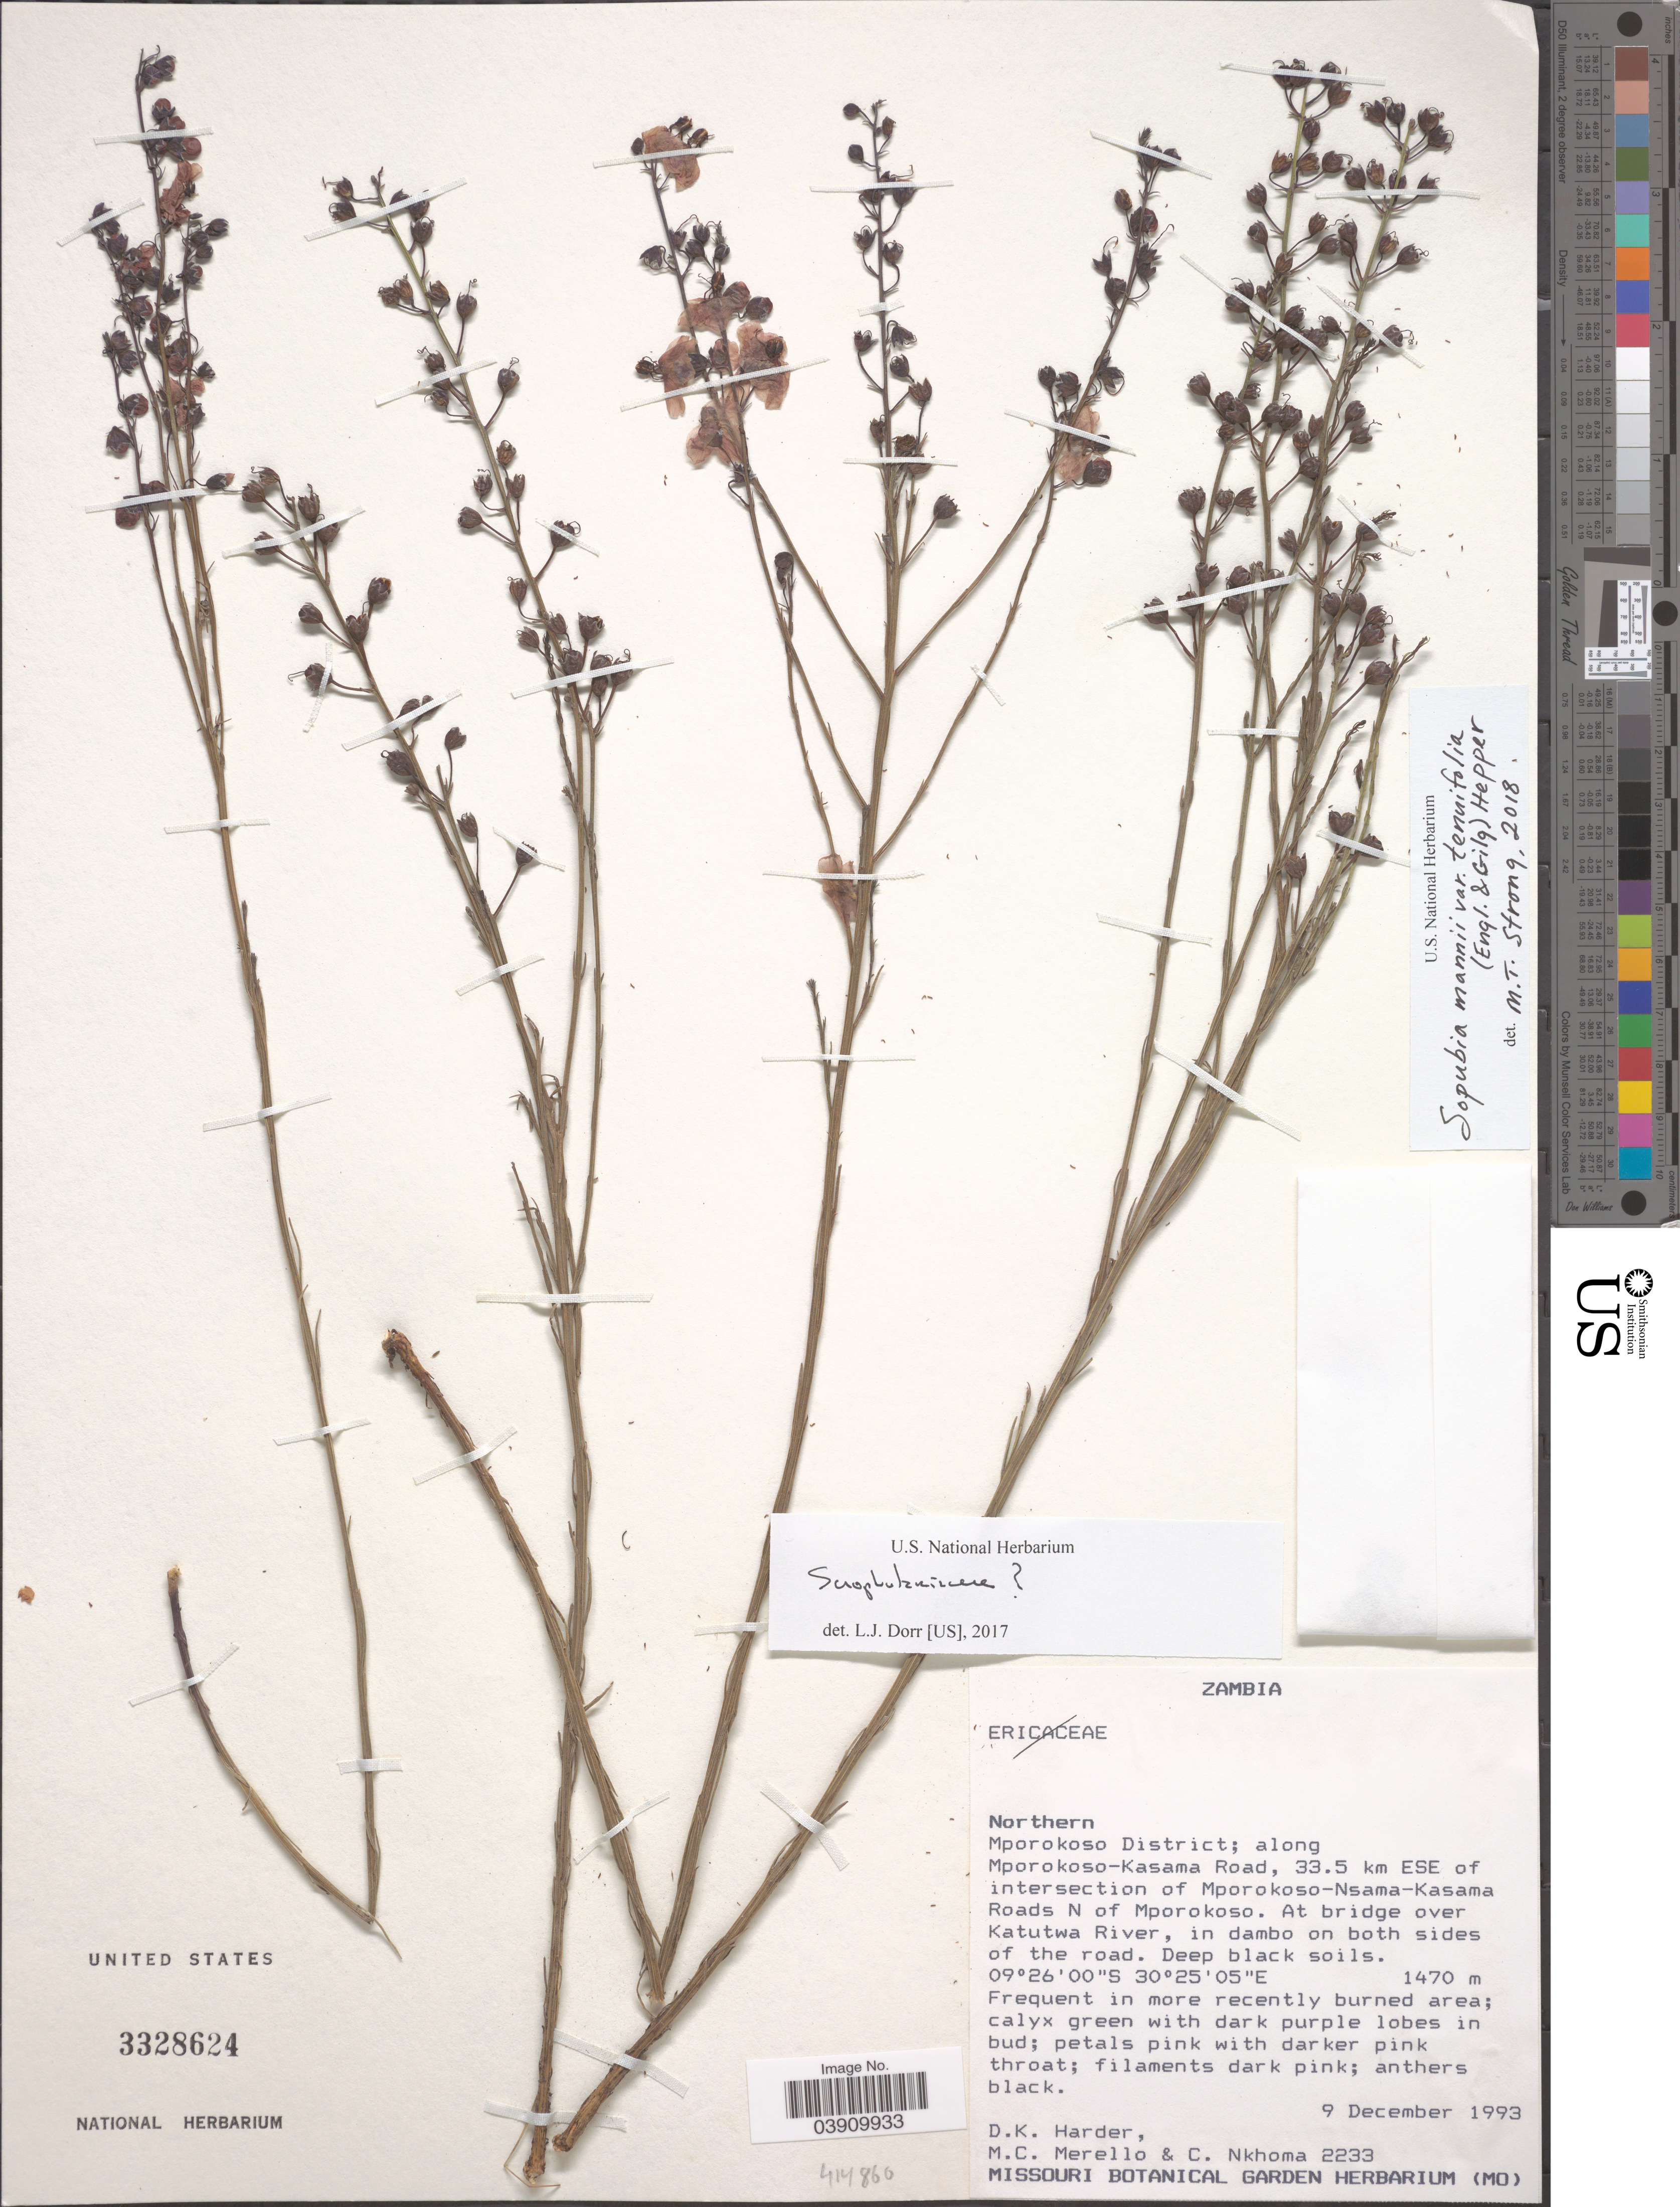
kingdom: Plantae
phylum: Tracheophyta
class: Magnoliopsida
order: Lamiales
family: Orobanchaceae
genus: Sopubia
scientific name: Sopubia mannii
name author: Skan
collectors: D. Harder, M. Merello & C. Nkhoma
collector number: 2233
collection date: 1993-12-09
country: Zambia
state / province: Northern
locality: Mporokoso District; along Mporokoso-Kasama Road, 33.5 km ESE of intersection of Mporokoso-Nsama-Kasama Roads N of Mporokoso. At bridge over Katutwa River.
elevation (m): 1470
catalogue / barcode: US 3328624